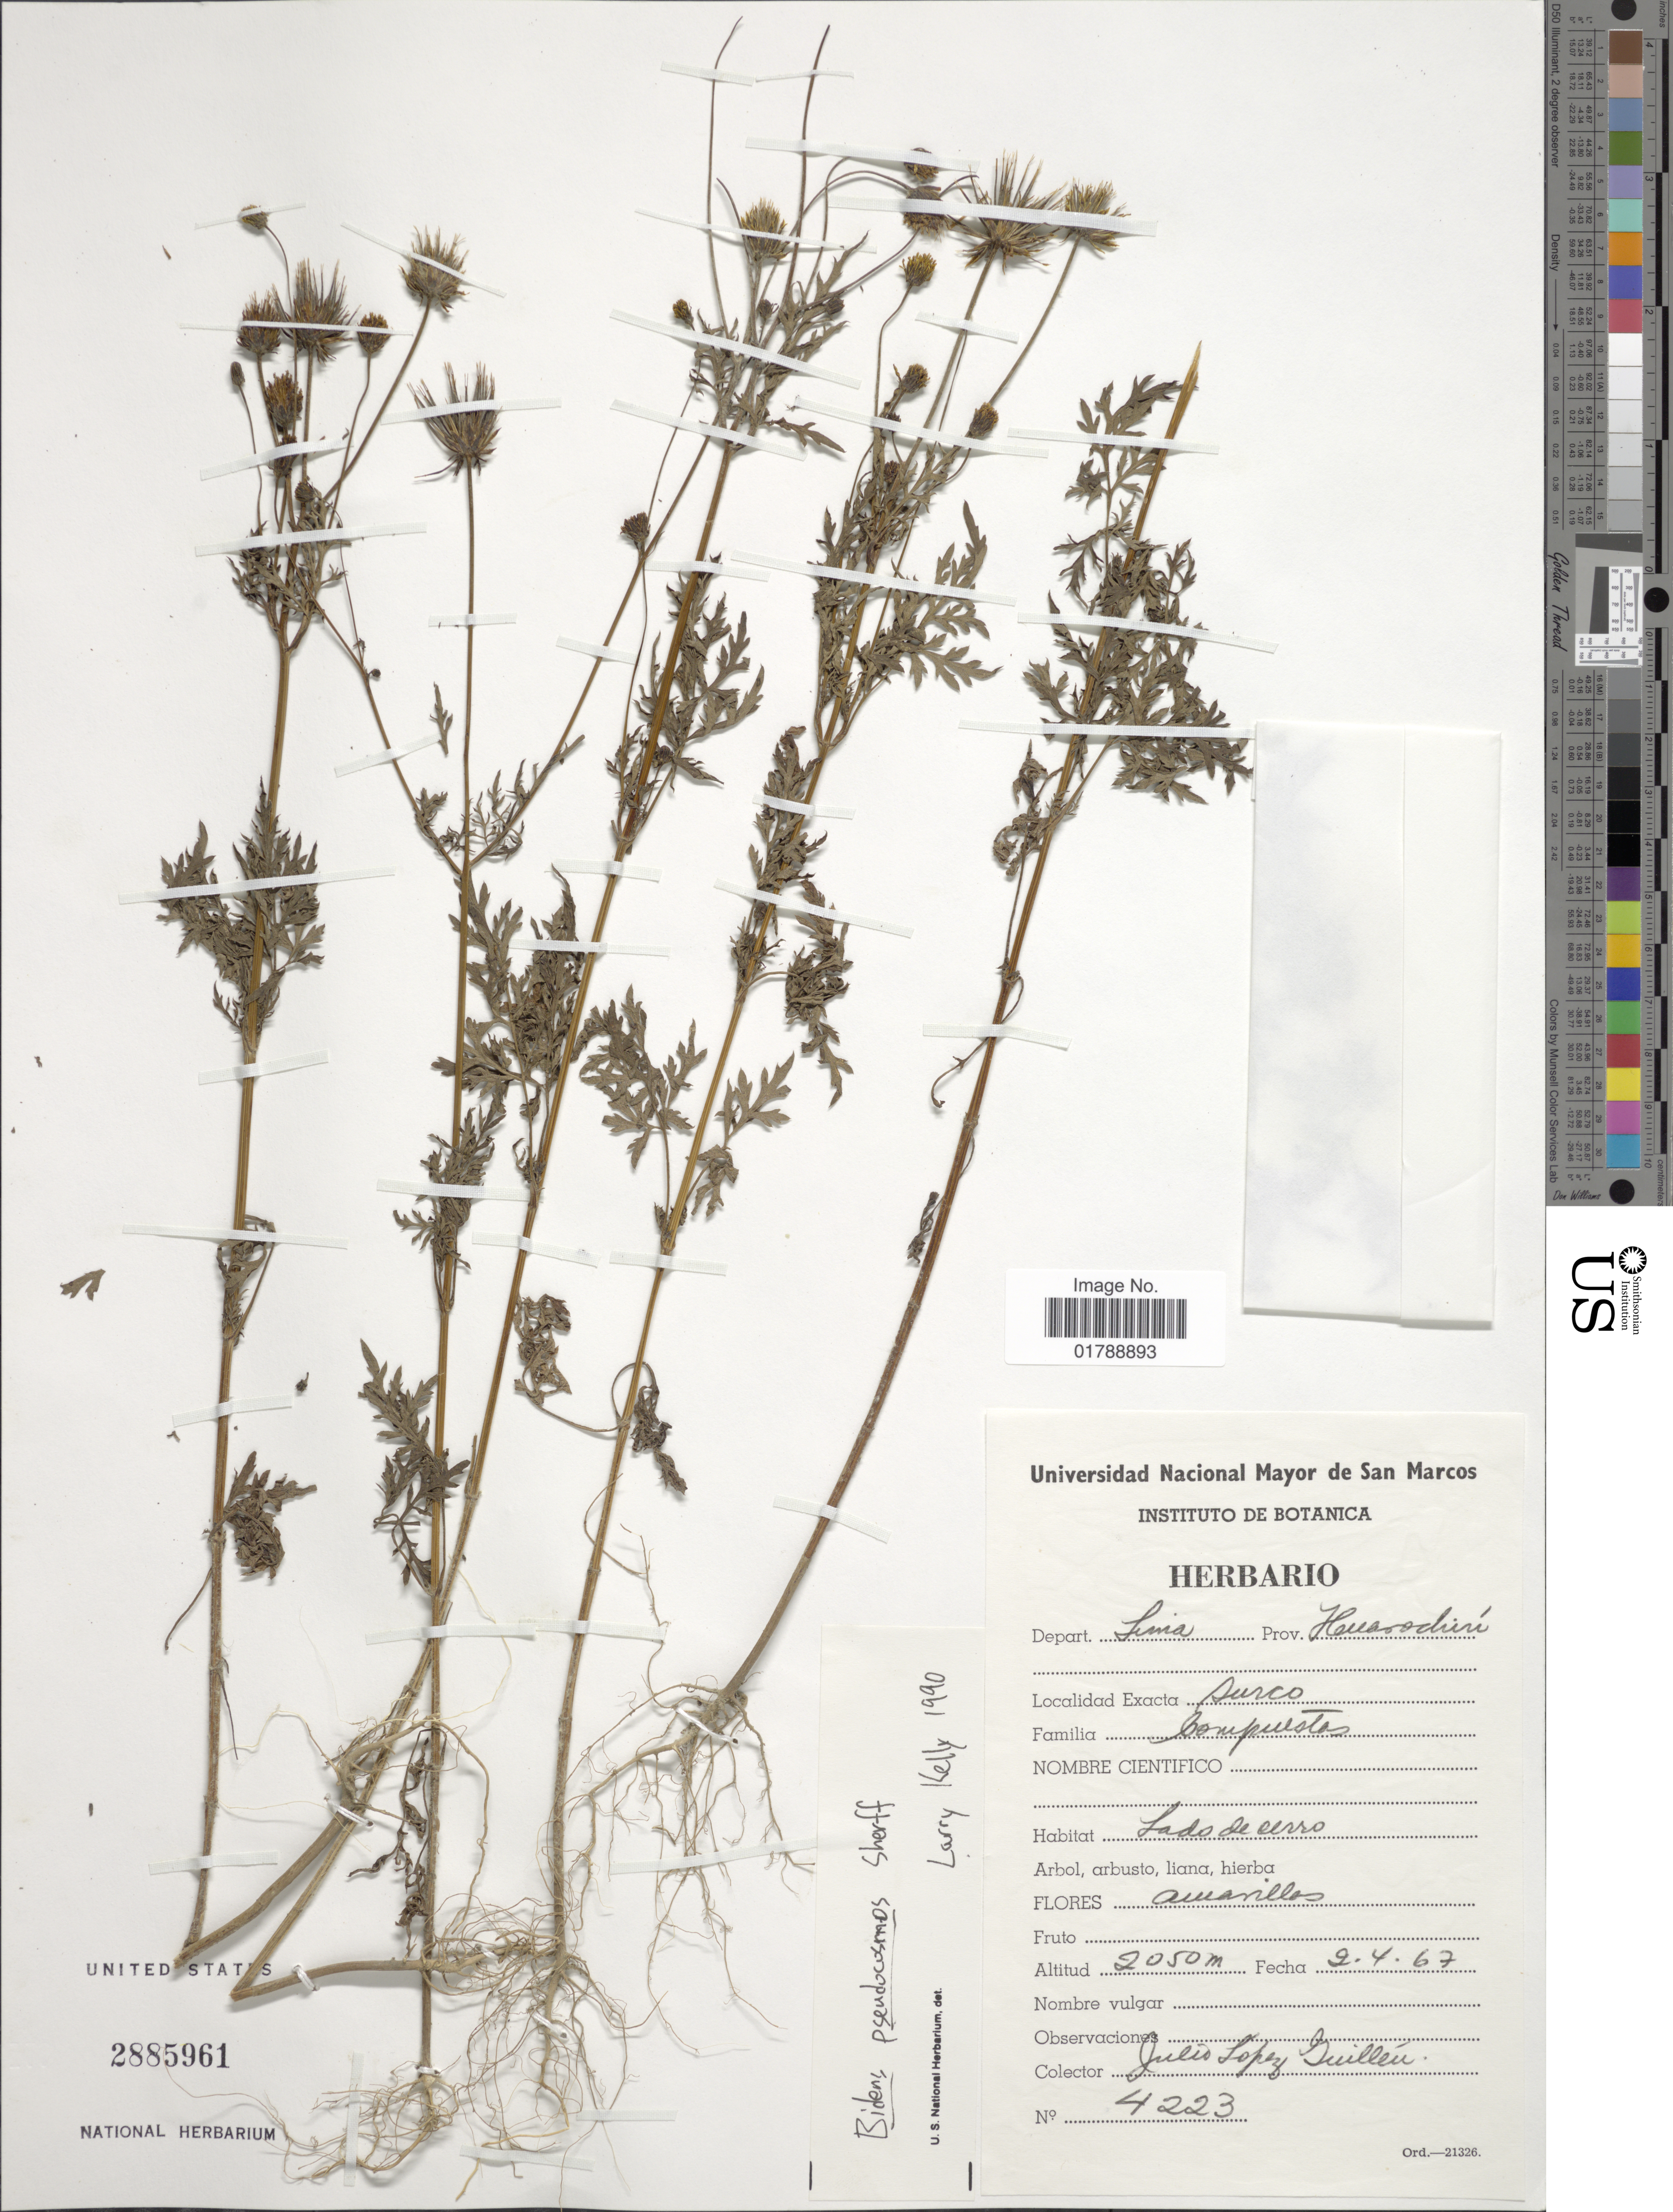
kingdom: Plantae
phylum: Tracheophyta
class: Magnoliopsida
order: Asterales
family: Asteraceae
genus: Bidens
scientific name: Bidens pseudocosmos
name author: Sherff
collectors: J. López Guillén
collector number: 4223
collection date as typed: Transcribed d/m/y: 2/4/67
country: Peru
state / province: Lima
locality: Prov. Huarochirí. Surco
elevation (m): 2050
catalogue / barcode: US 2885961